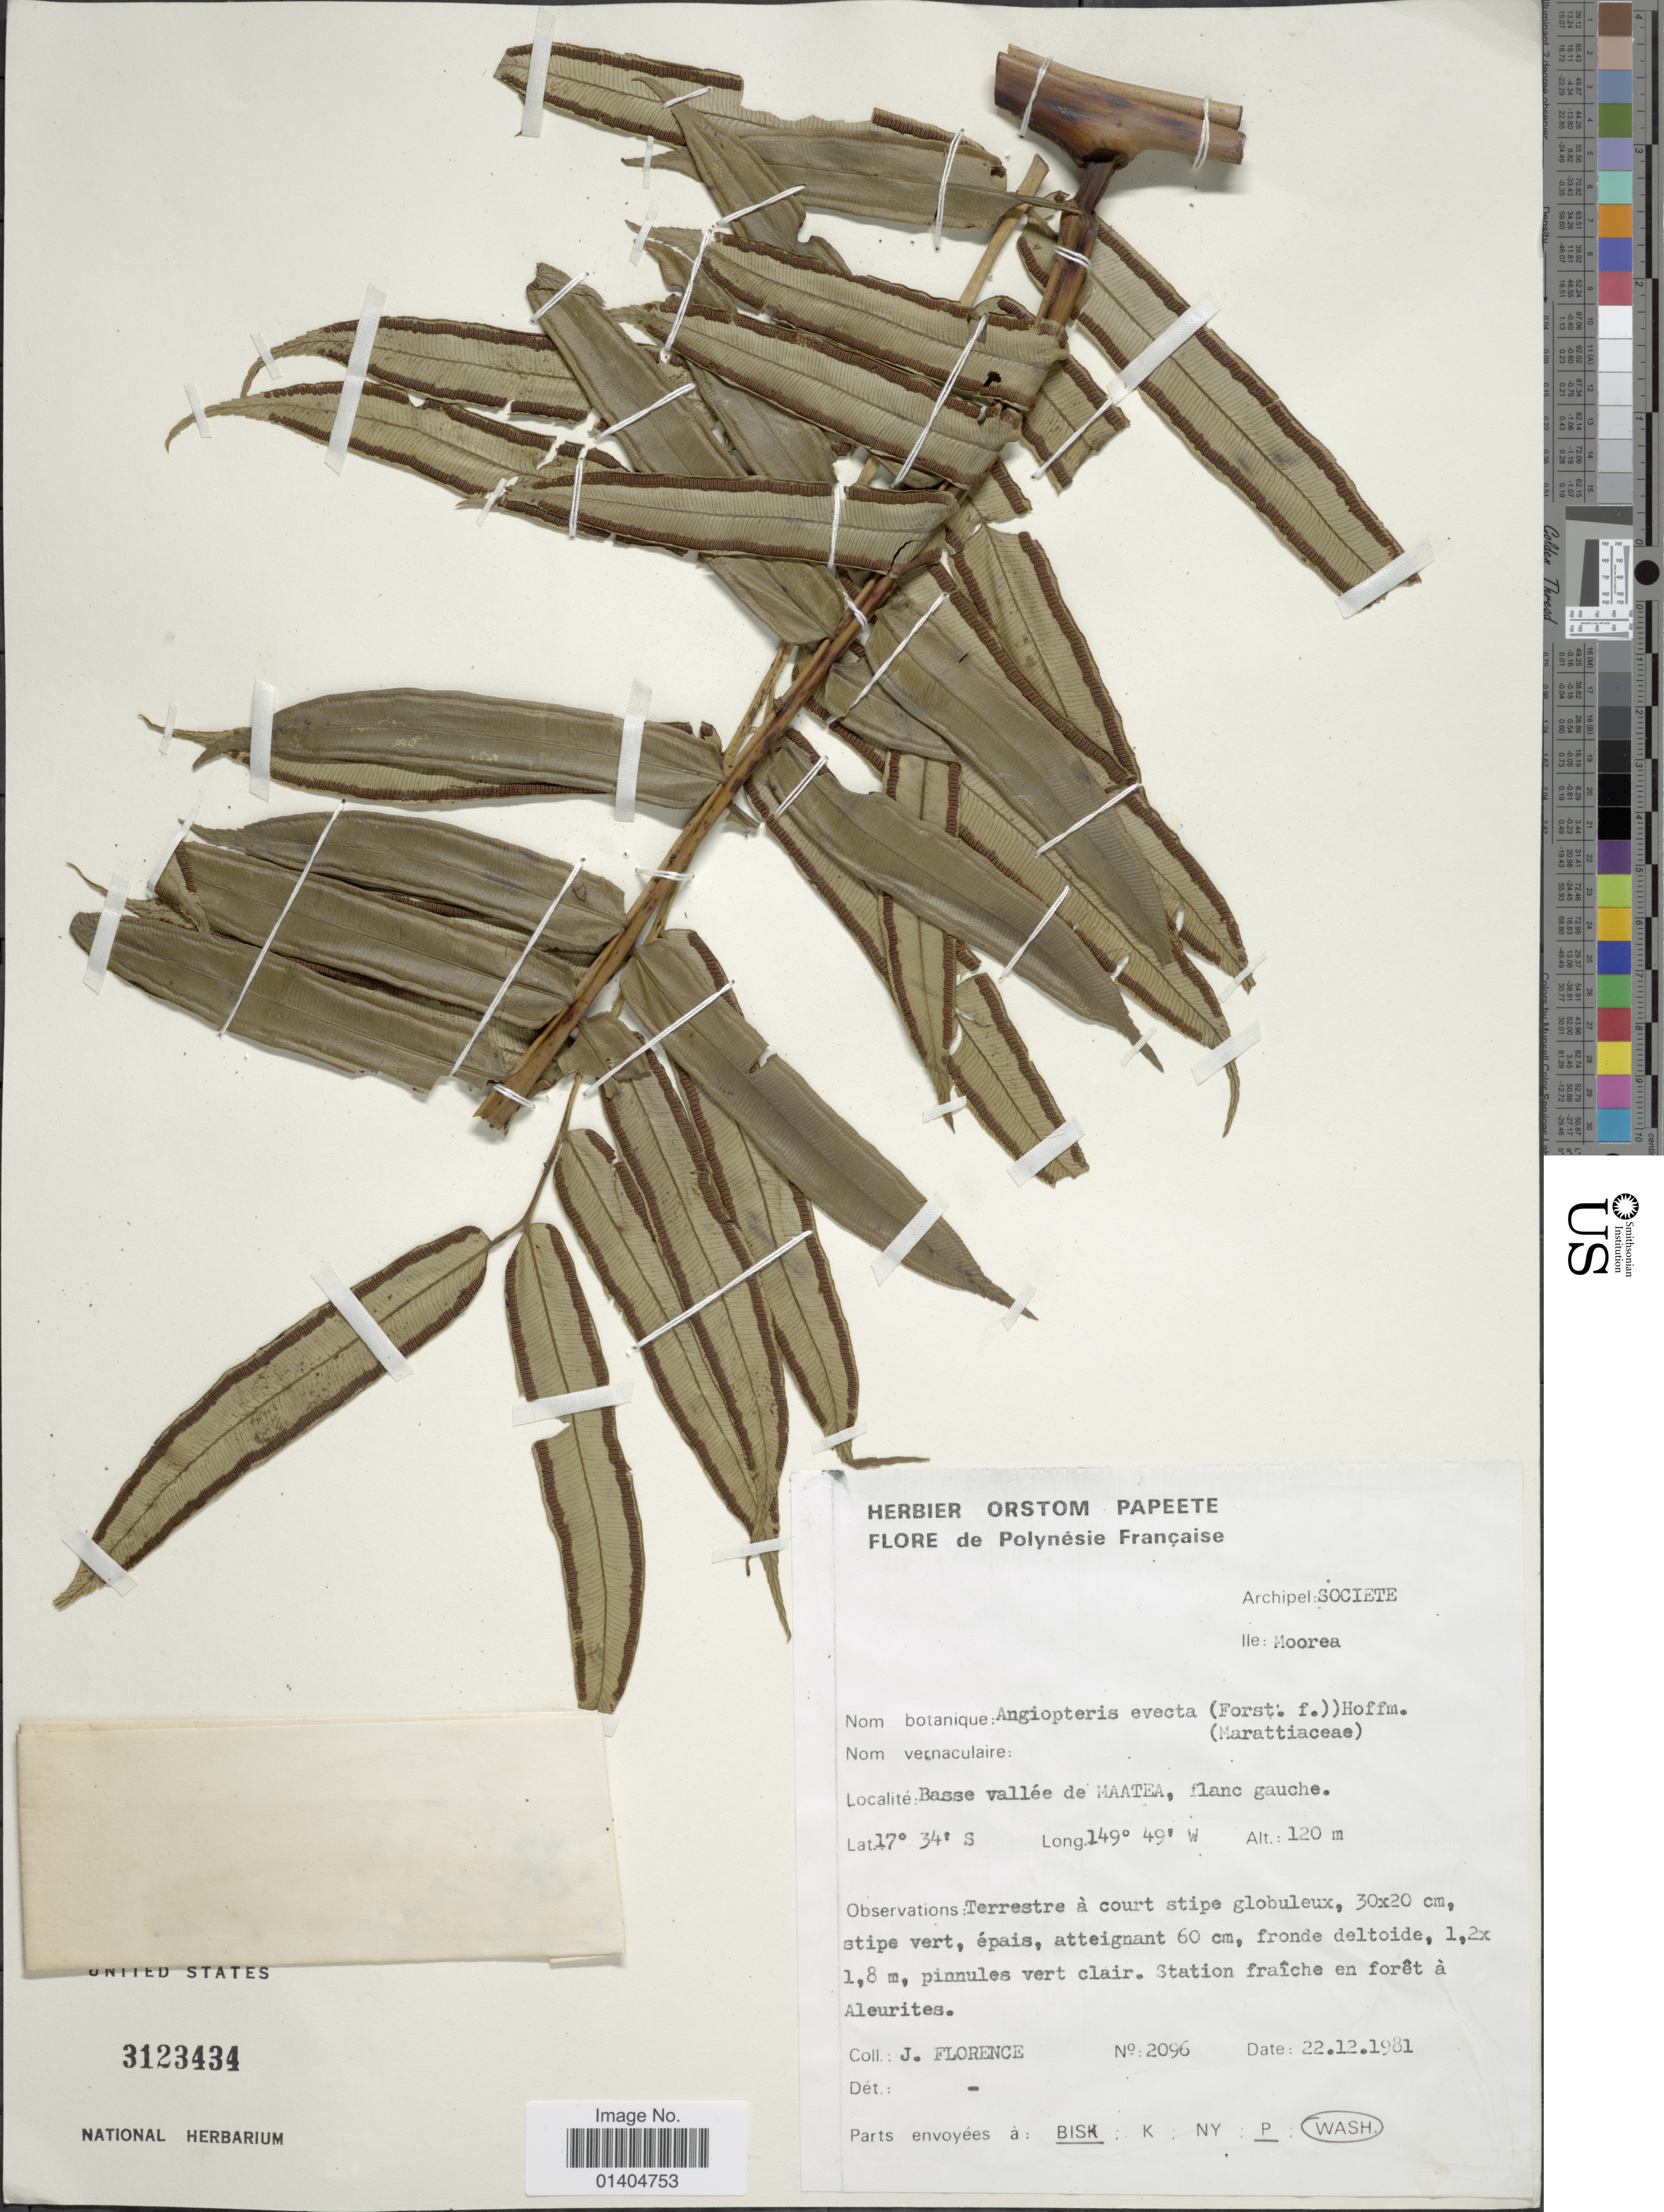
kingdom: Plantae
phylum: Tracheophyta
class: Polypodiopsida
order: Marattiales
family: Marattiaceae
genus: Angiopteris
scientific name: Angiopteris evecta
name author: (G. Forst.) Hoffm.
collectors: J. Florence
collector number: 2096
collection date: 1981-12-22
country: French Polynesia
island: Moorea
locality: Polynésie Française, Archipel Societe, Ile Moorea, Basse valleé de Maatea, Flanc gauche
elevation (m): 120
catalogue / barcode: US 3123434